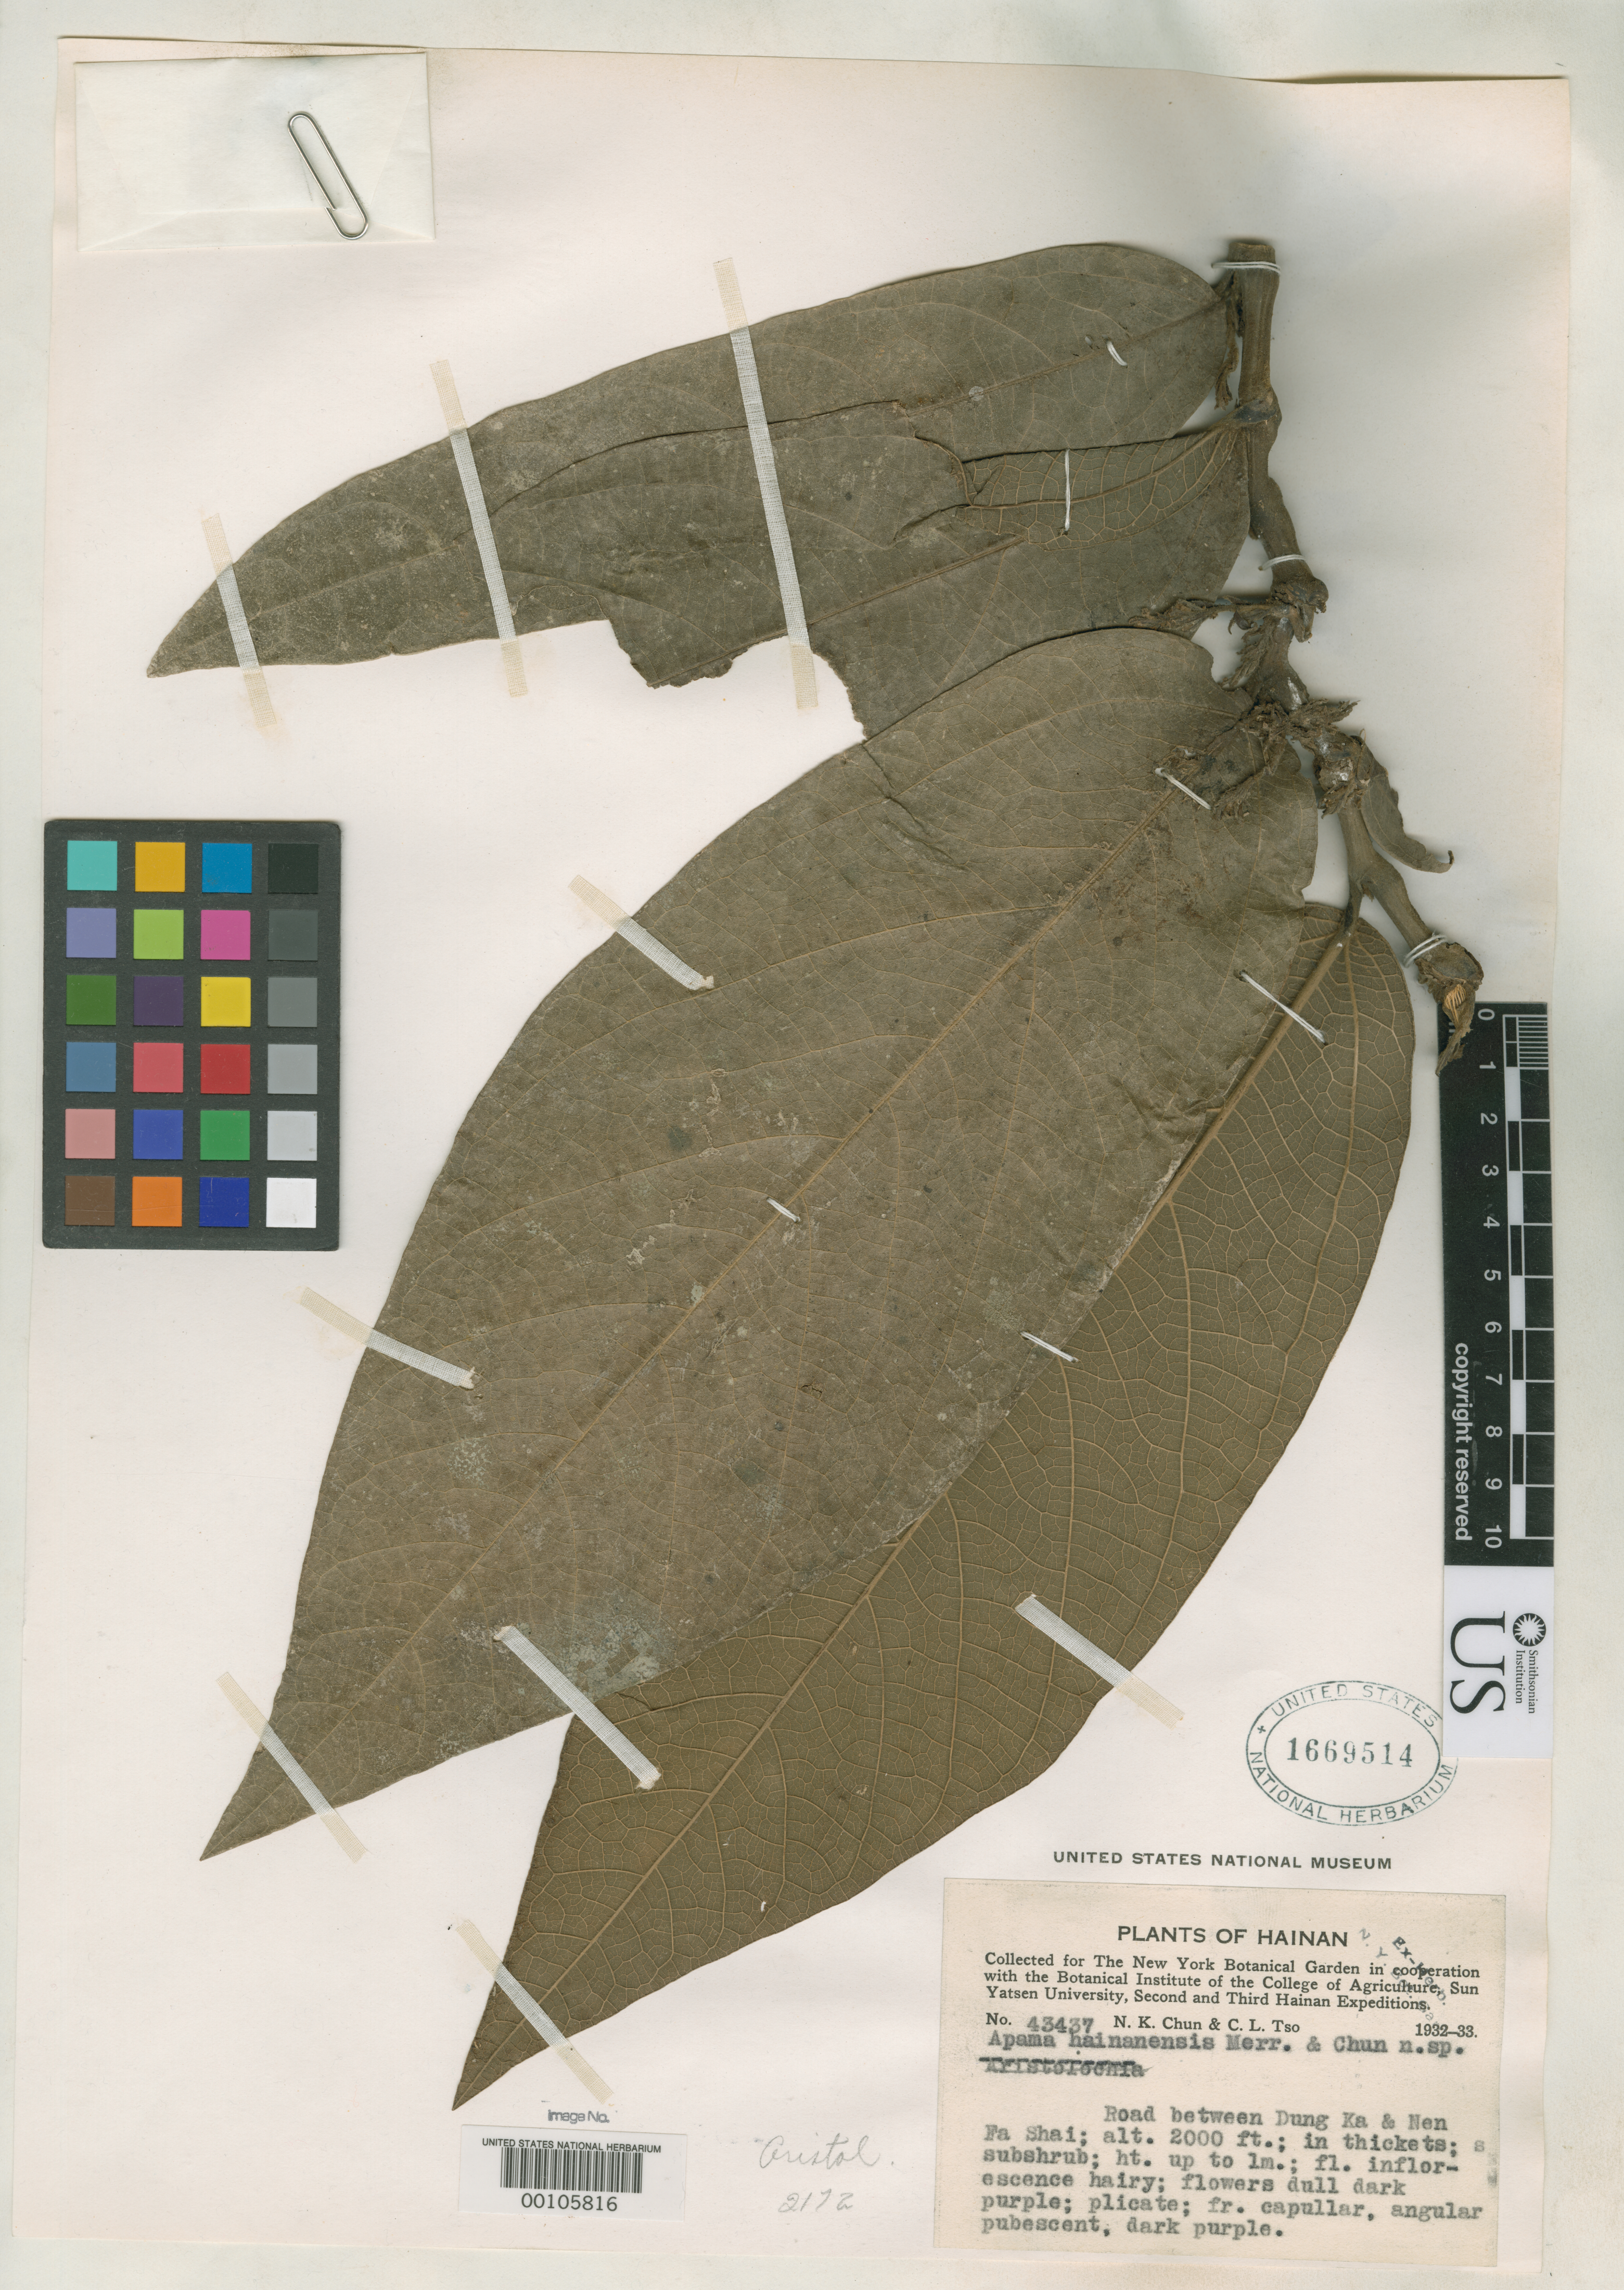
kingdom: Plantae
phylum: Tracheophyta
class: Magnoliopsida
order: Piperales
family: Aristolochiaceae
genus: Apama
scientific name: Apama hainanensis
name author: Merr. & Chun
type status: Isotype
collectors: N. K. Chun & C. Tso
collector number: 43437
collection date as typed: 15 Aug 1932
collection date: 1932-08-15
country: China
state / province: Hainan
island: Hainan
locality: Between Tung gap & Munfa Shi.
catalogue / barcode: US 1669514